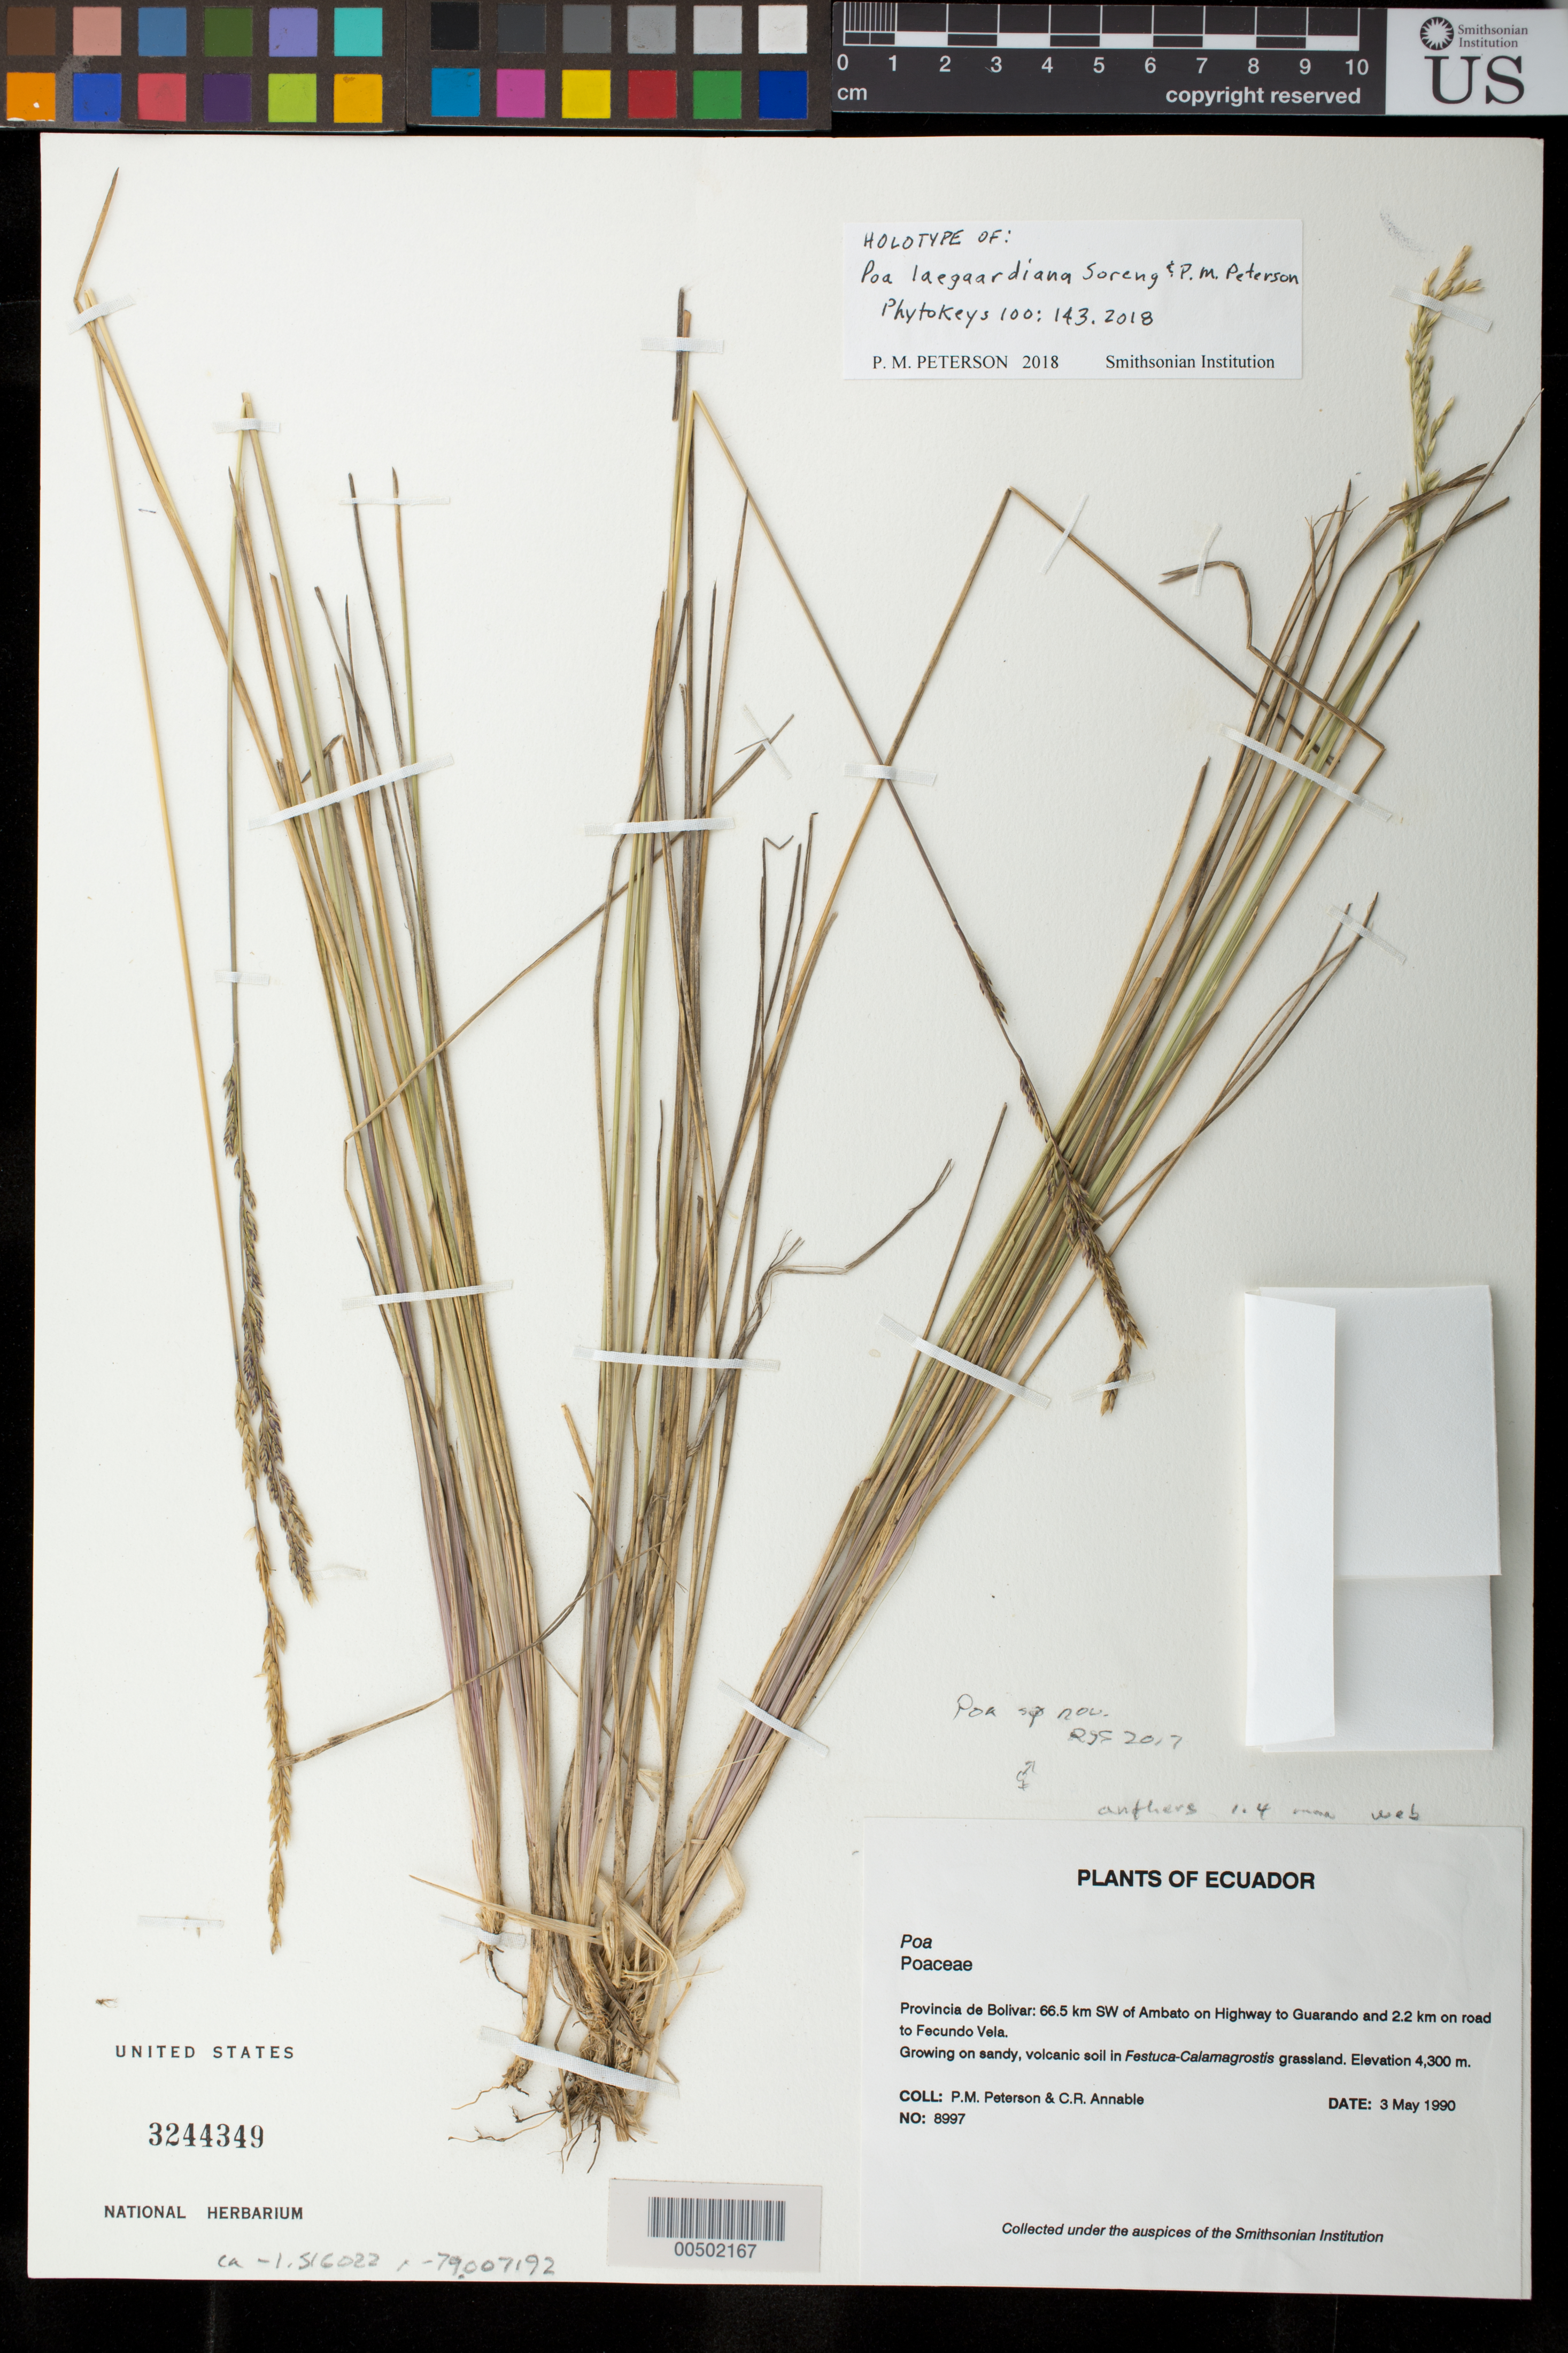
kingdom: Plantae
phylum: Tracheophyta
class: Liliopsida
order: Poales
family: Poaceae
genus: Poa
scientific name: Poa laegaardiana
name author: Soreng & P.M. Peterson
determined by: Peterson, Paul M., (BOT), Smithsonian Institution - National Museum of Natural History (UNITED STATES)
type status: Holotype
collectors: P. M. Peterson & C. R. Annable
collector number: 8997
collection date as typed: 03 May 1990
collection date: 1990-05-03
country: Ecuador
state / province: Bolívar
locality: Provincia de Bolivar: 66.5 km SW of Ambato on Highway to Guaranda and 2.2 km on road to Fecundo Vela.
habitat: Growing on sandy, volcanic soil in Festuca-Calamagrostis grassland.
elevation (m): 4300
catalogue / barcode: US 3244349